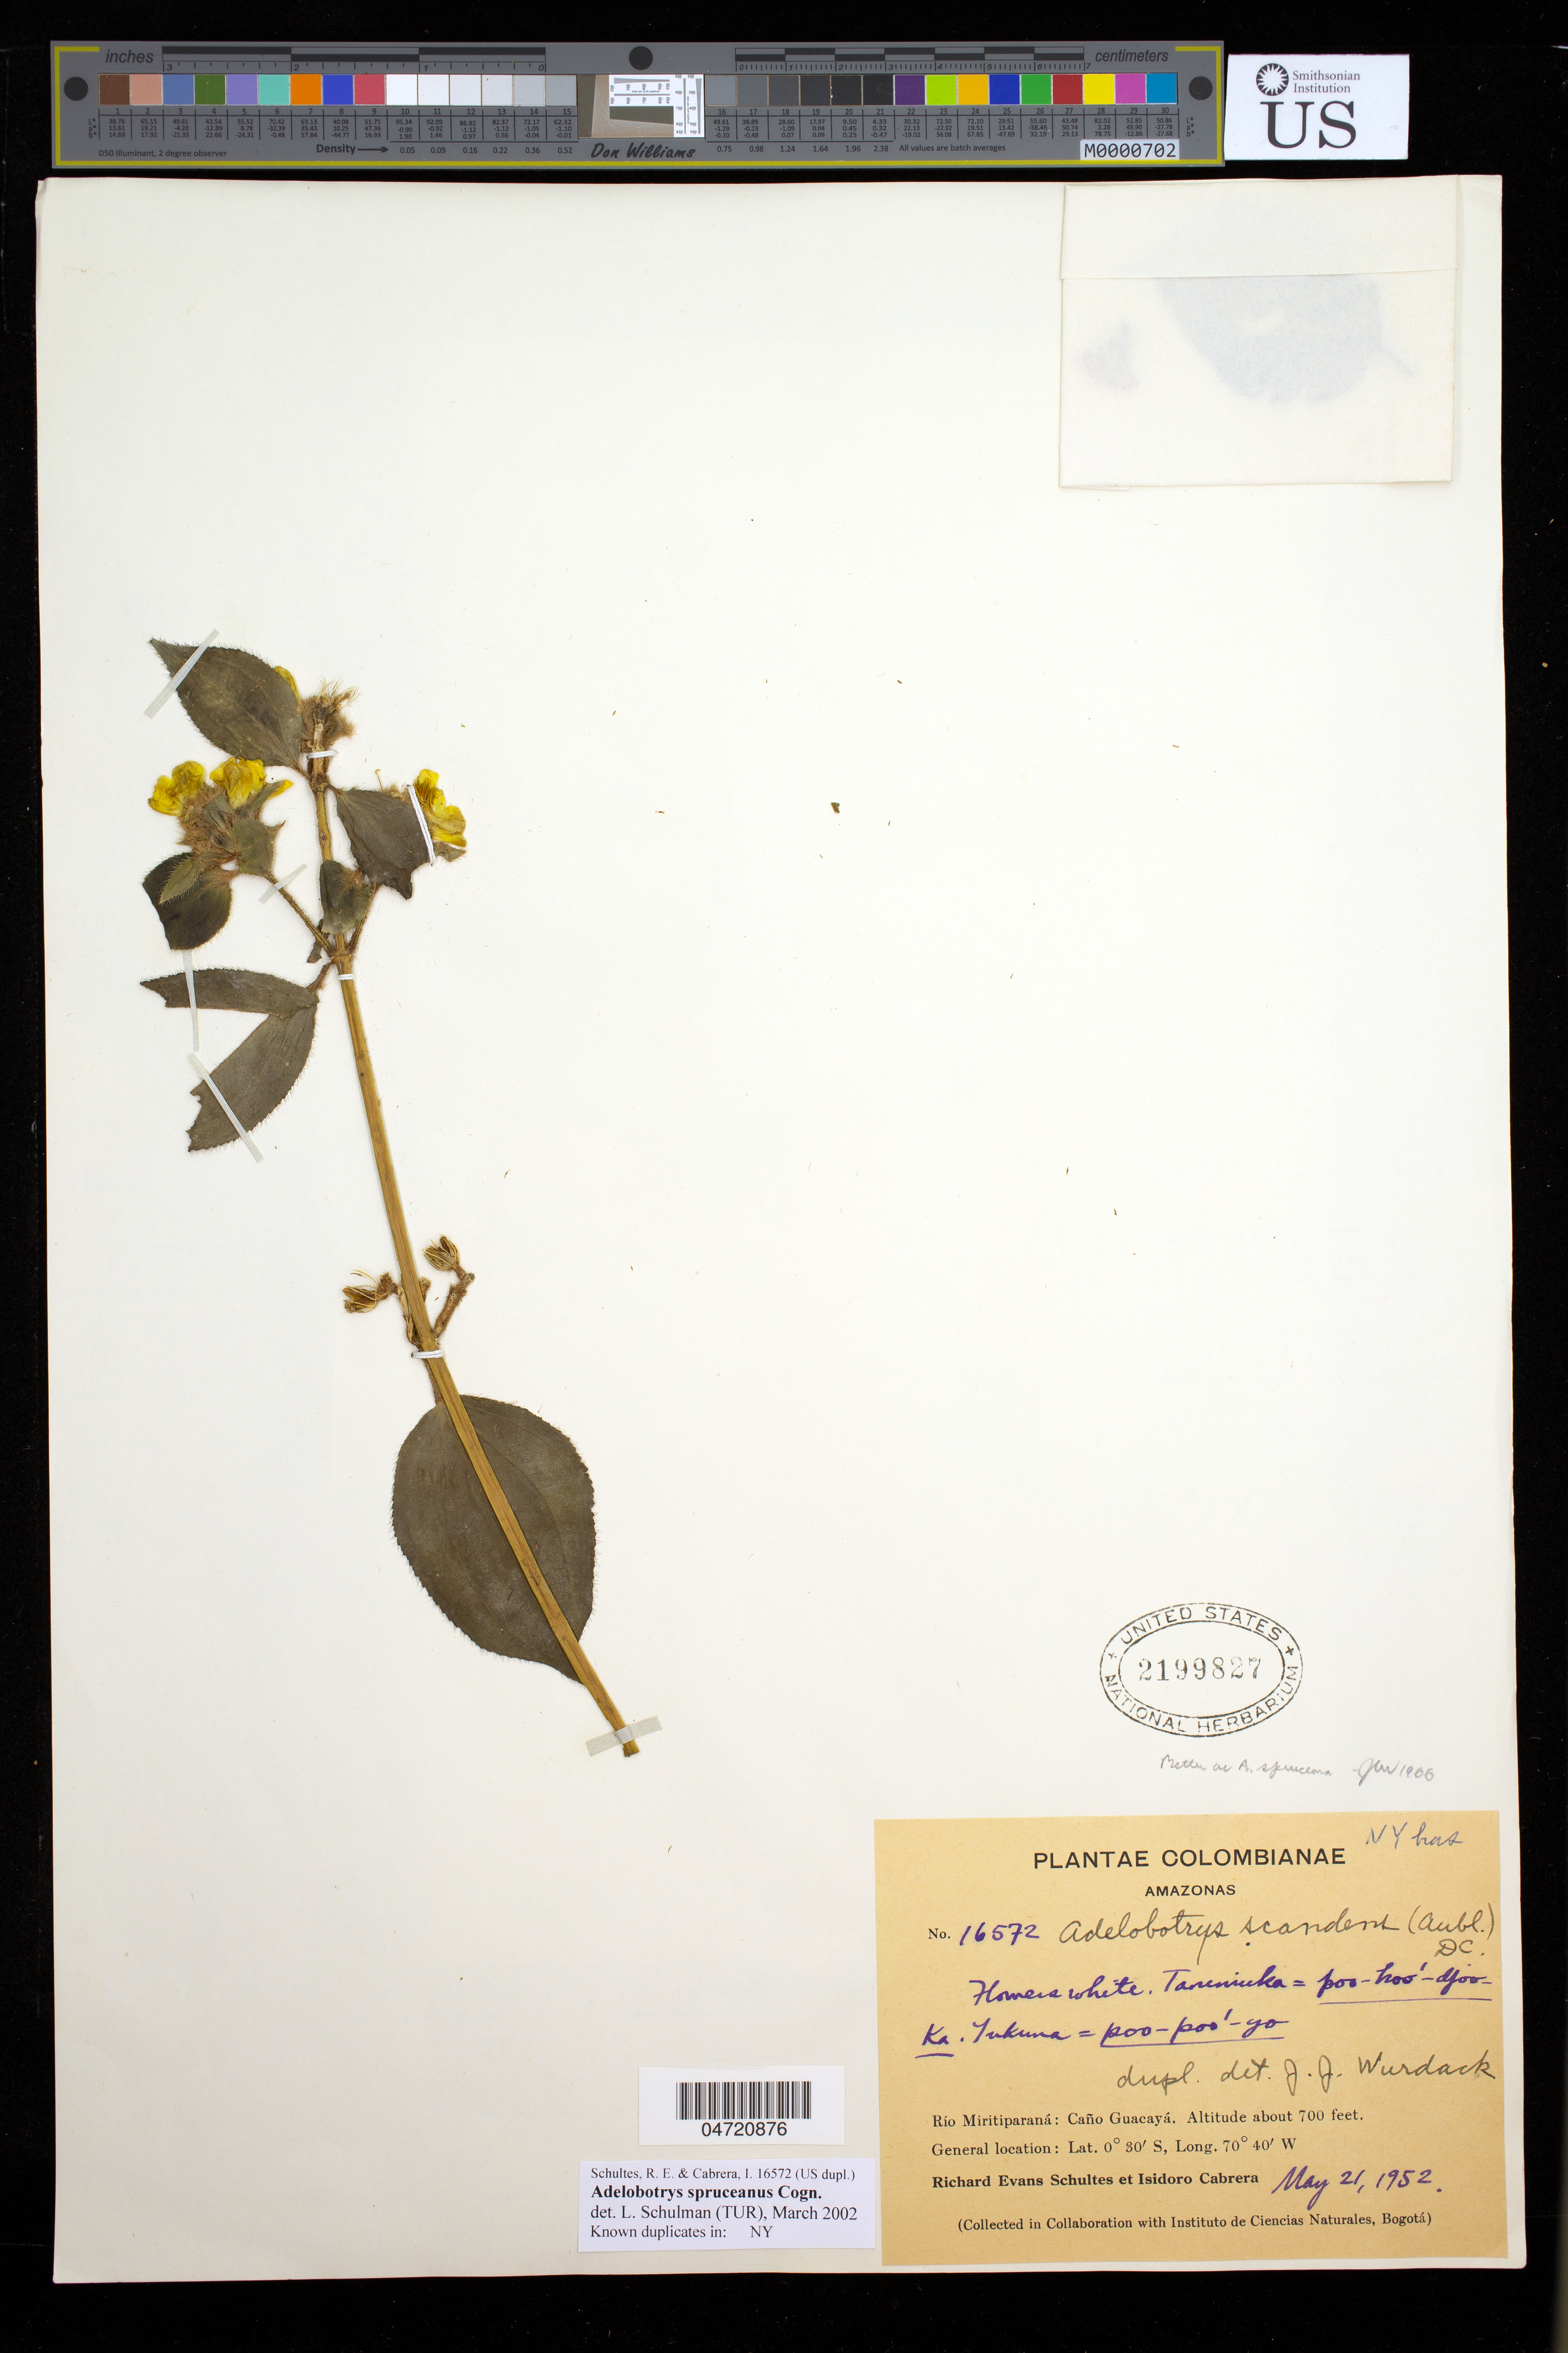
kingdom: Plantae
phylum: Tracheophyta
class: Magnoliopsida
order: Myrtales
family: Melastomataceae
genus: Adelobotrys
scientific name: Adelobotrys spruceana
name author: Cogn.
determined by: Schulman, Leif, (TUR), University of Turku (FINLAND)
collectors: R. E. Schultes & I. Cabrera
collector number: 16572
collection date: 1952-05-21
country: Colombia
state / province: Amazônas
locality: Río Miritiparaná: Caño Guacayá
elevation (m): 213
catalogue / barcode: US 2199827